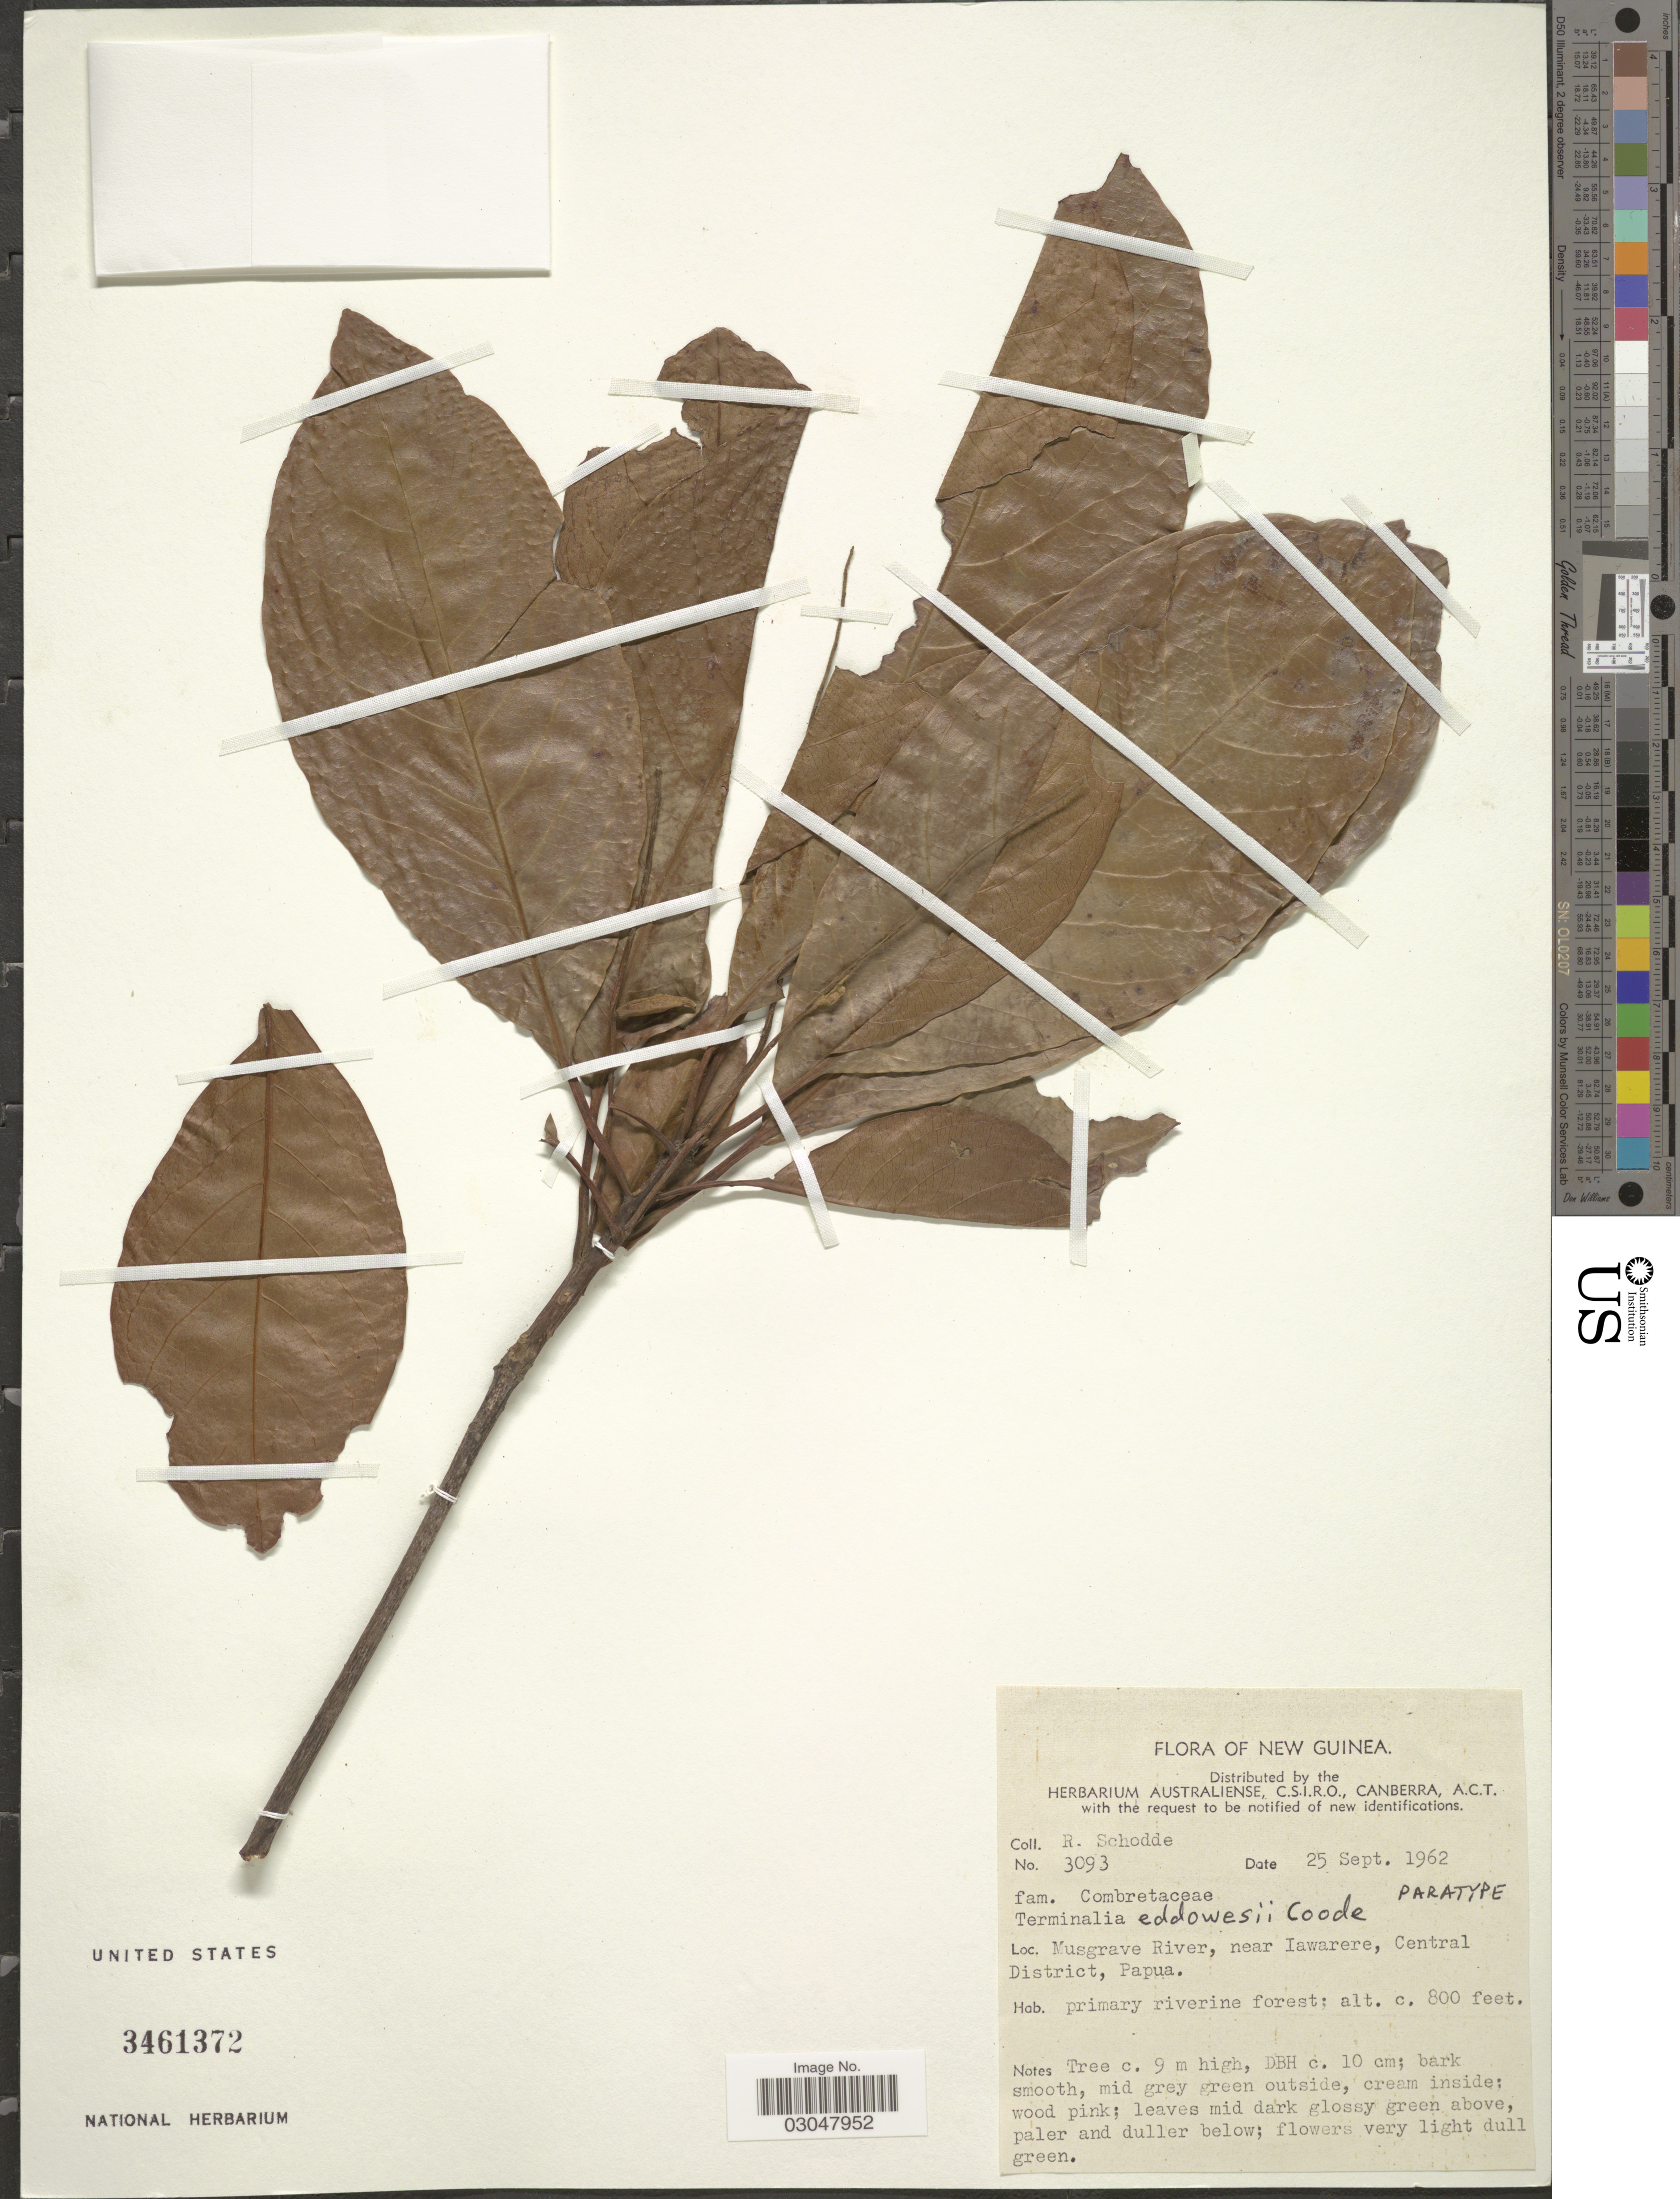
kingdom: Plantae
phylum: Tracheophyta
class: Magnoliopsida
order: Myrtales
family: Combretaceae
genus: Terminalia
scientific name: Terminalia eddowesii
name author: Coode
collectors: R. Schodde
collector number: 3093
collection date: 1962-09-25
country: Papua New Guinea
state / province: Central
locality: New Guinea. Musgrave River, near Iawarere, Central District, Papua.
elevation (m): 244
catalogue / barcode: US 3461372